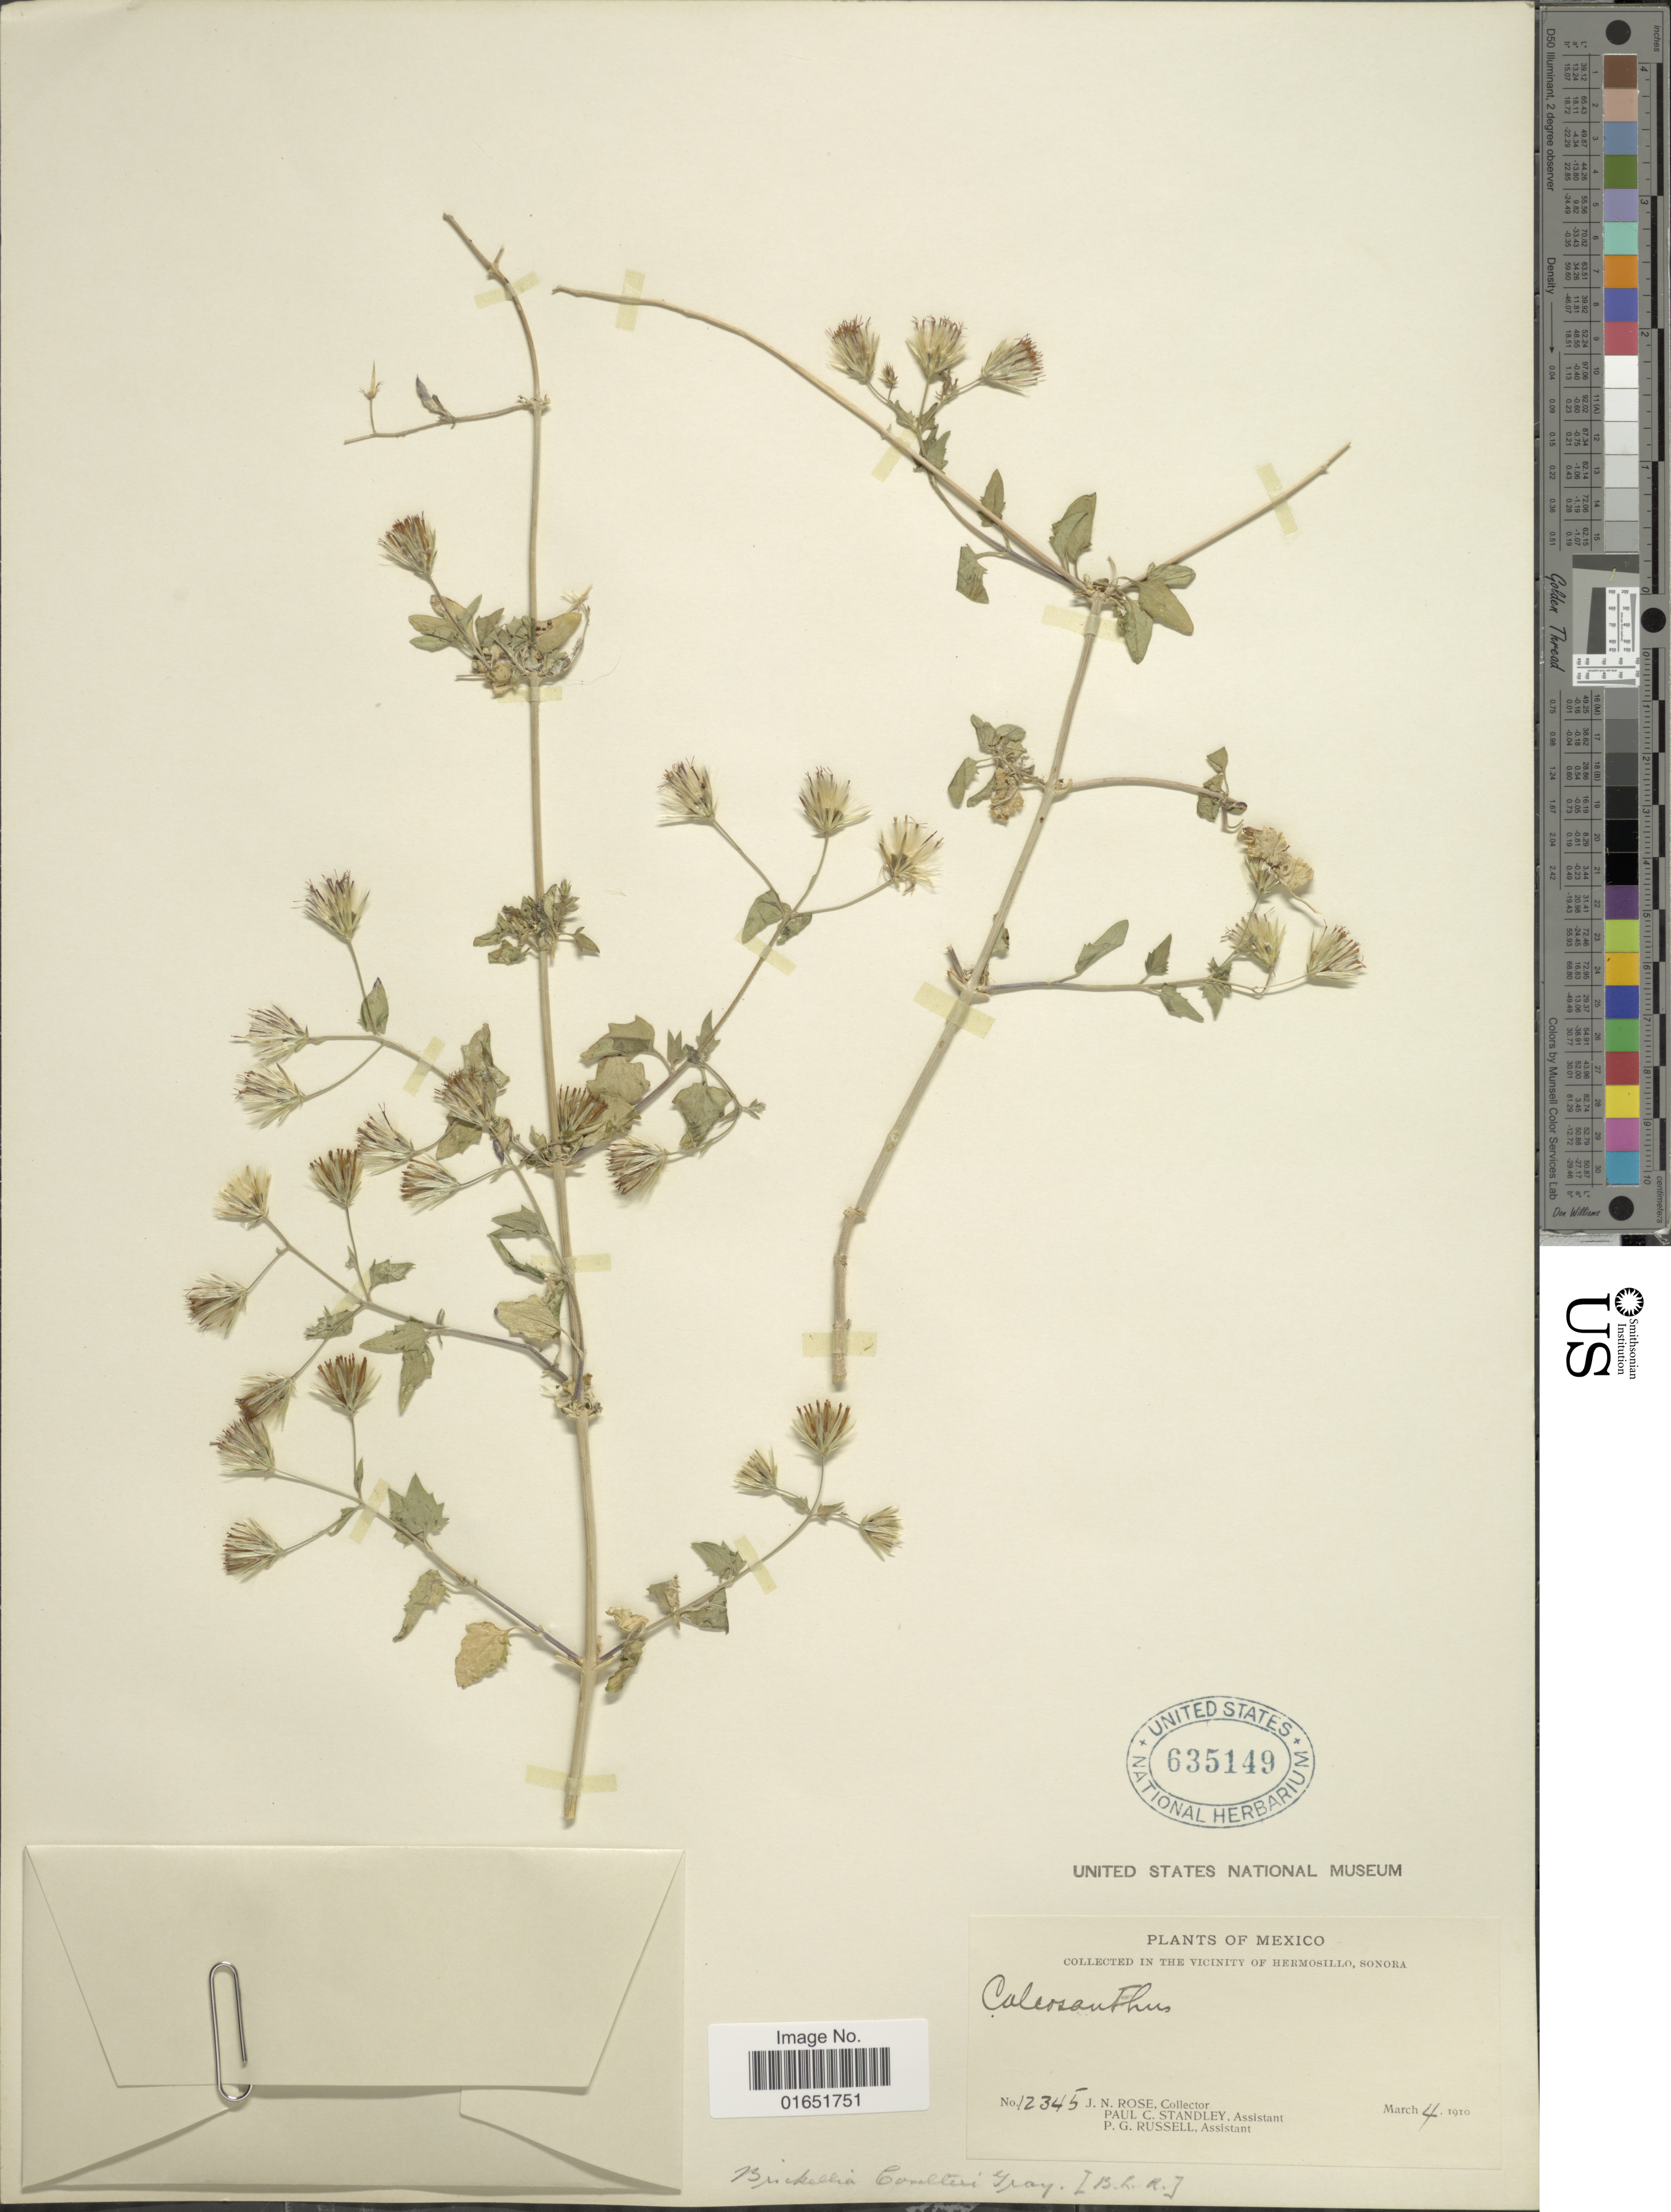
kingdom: Plantae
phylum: Tracheophyta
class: Magnoliopsida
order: Asterales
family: Asteraceae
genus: Brickellia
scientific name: Brickellia coulteri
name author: A. Gray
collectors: J. N. Rose, P. C. Standley & P. G. Russell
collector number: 12345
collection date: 1910-03-04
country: Mexico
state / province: Sonora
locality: In the vicinity of Hermosillo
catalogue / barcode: US 635149